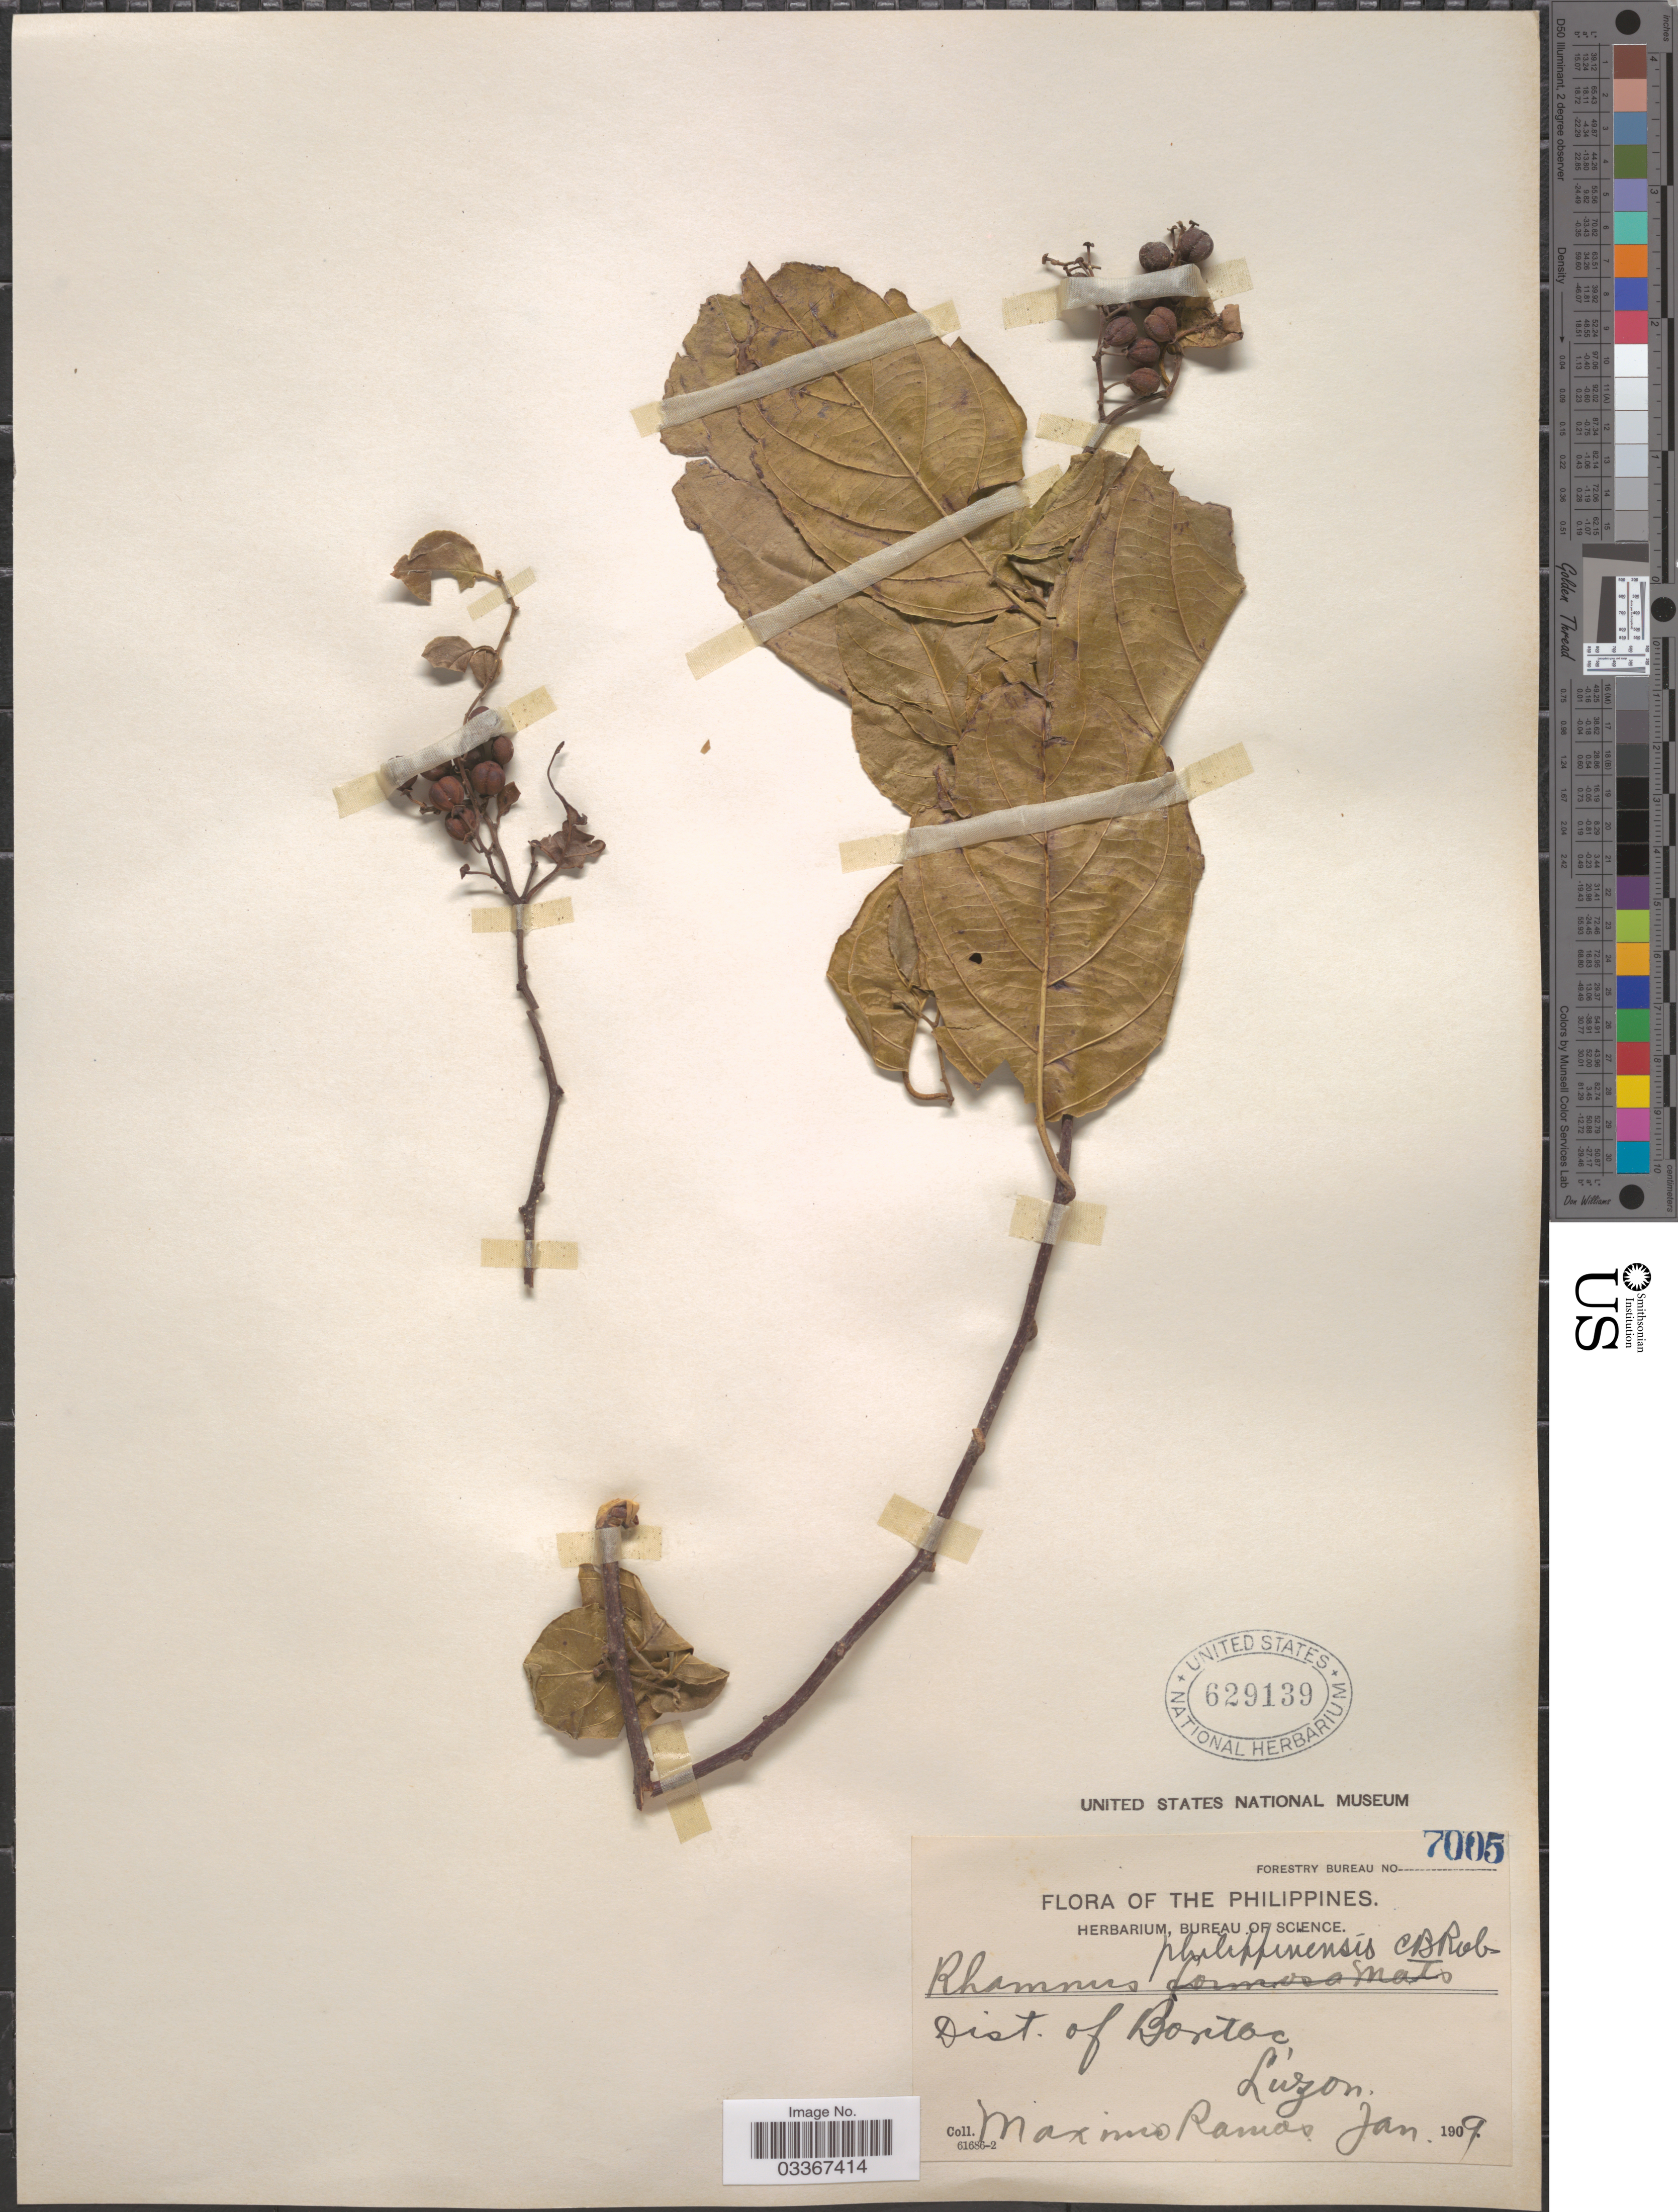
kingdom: Plantae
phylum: Tracheophyta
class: Magnoliopsida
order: Rosales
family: Rhamnaceae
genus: Rhamnus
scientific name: Rhamnus philippinensis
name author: C.B. Rob.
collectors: M. Ramos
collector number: Forestry Bureau 7005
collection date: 1909-01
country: Philippines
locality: Dist. of Bontoc, Luzon.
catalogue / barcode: US 629139